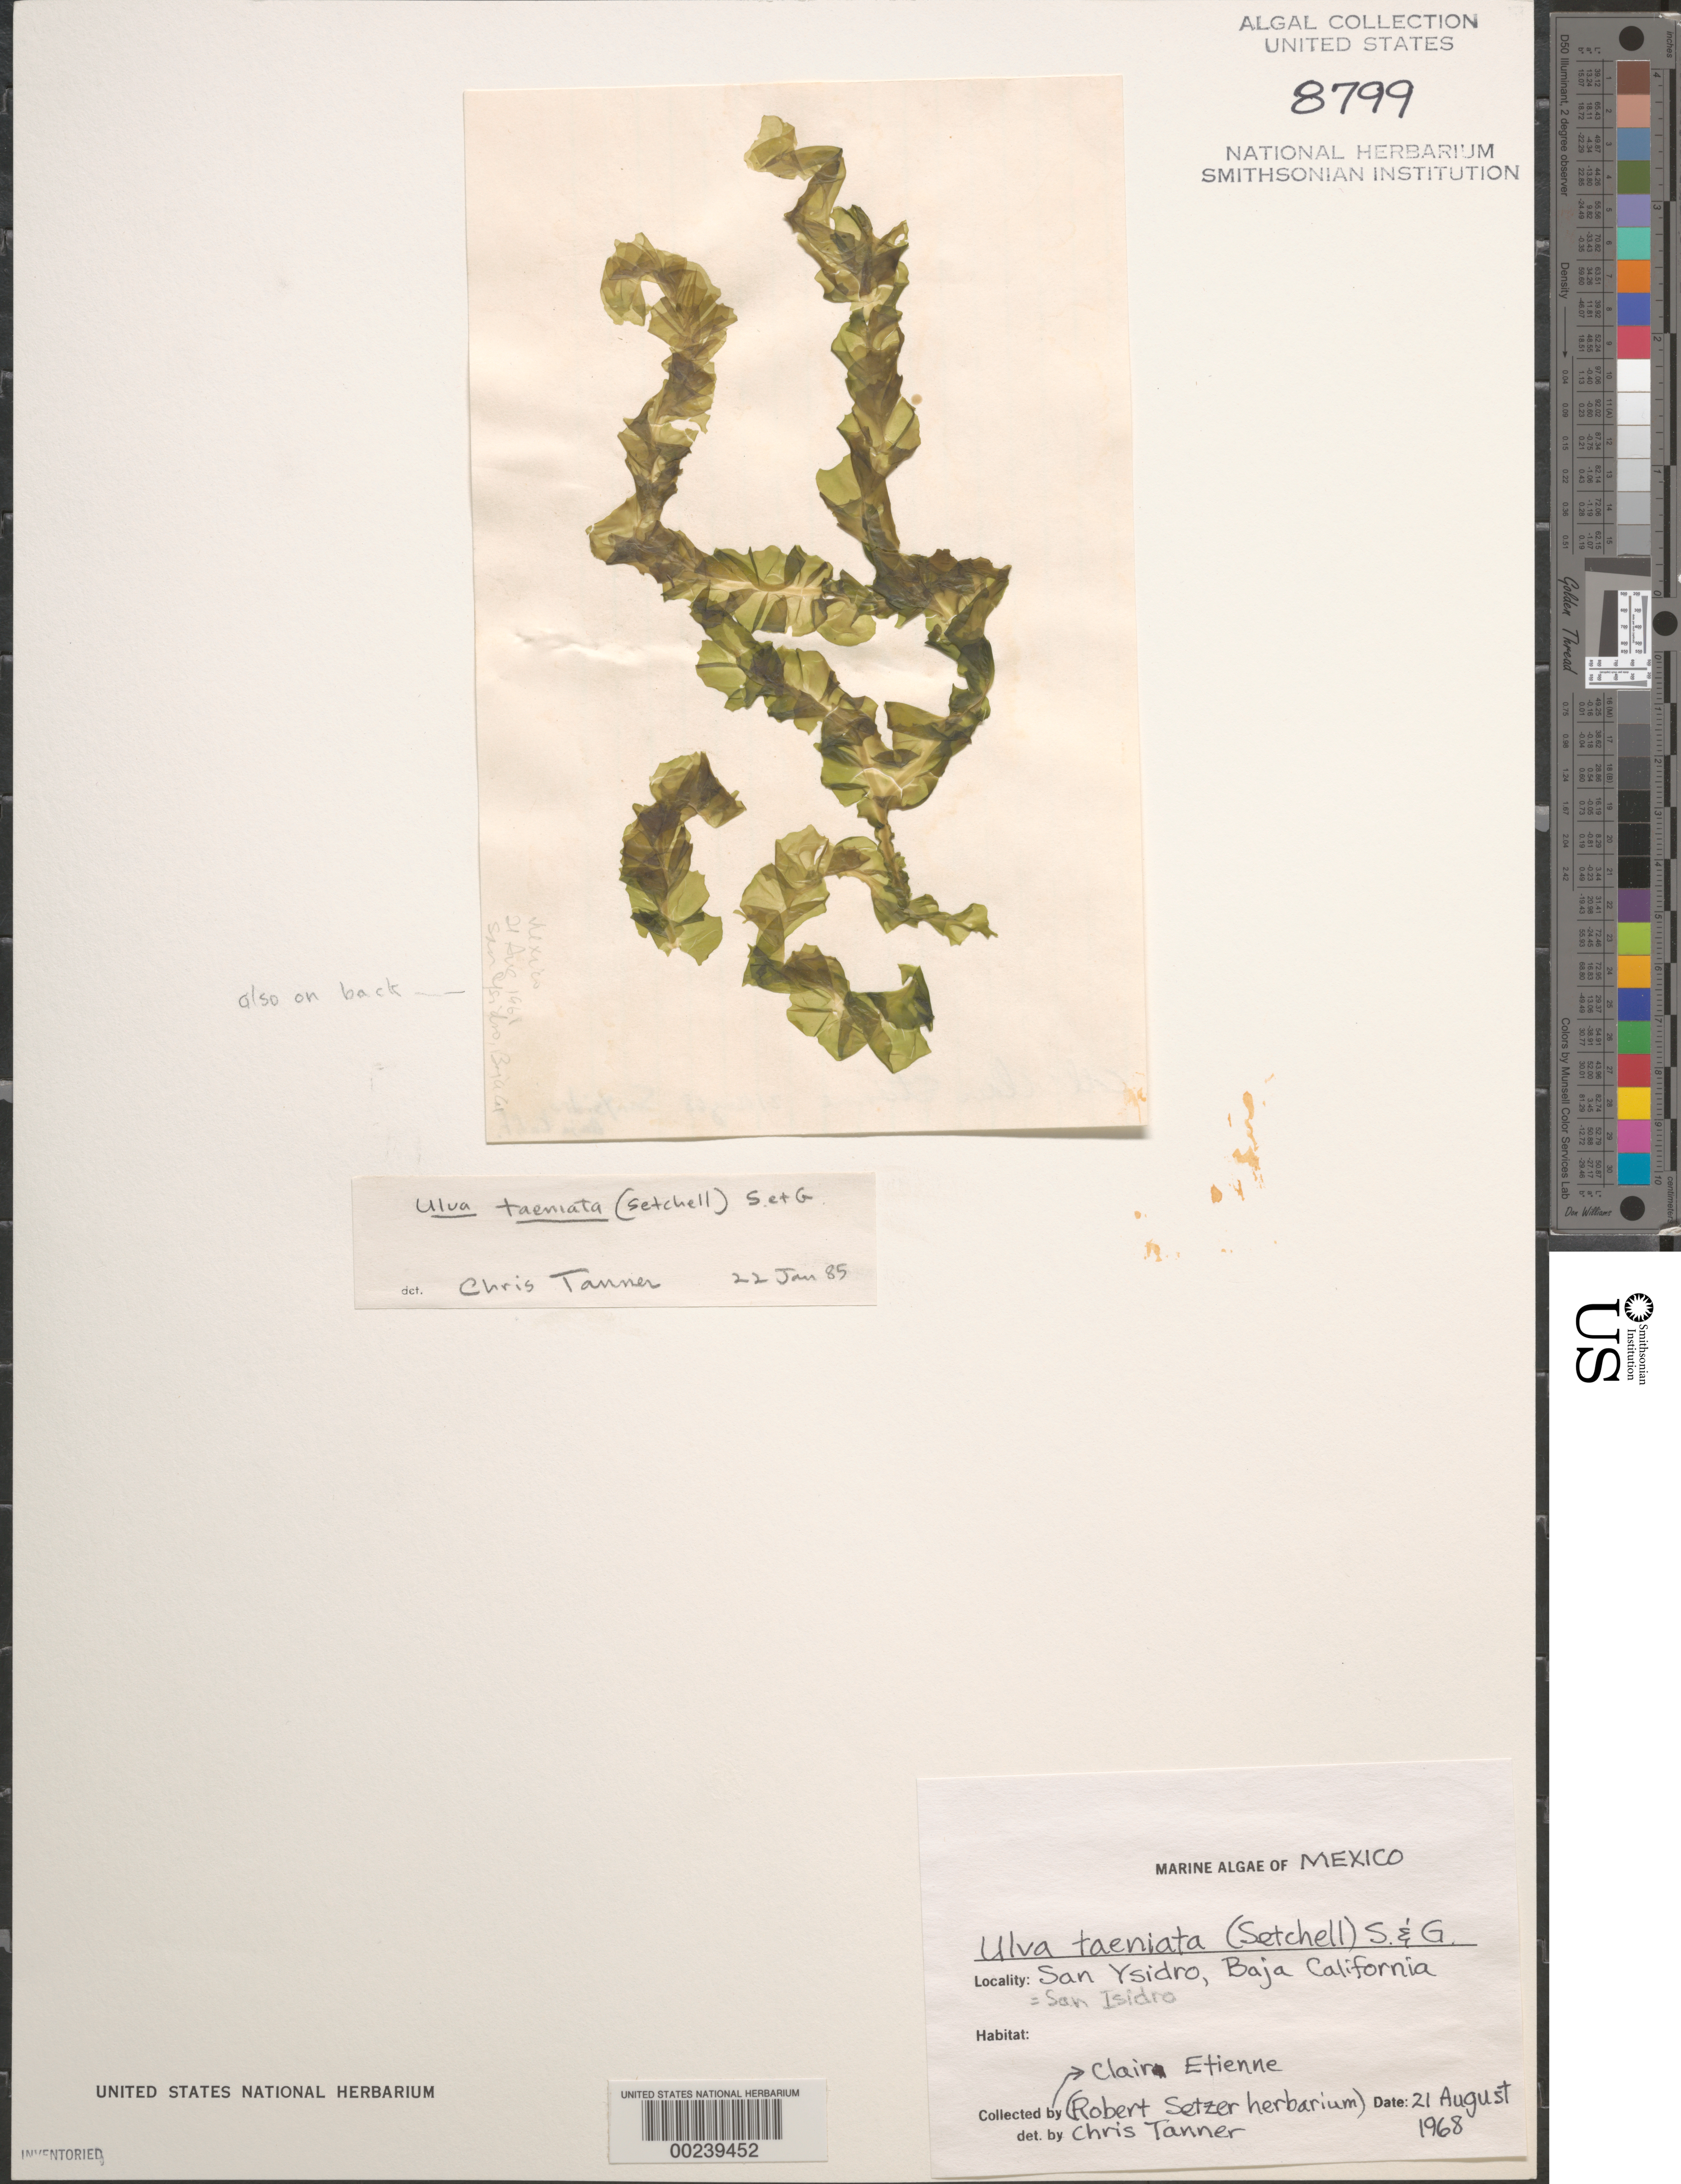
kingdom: Plantae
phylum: Chlorophyta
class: Ulvophyceae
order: Ulvales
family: Ulvaceae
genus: Ulva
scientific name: Ulva taeniata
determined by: Tanner, C. E.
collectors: C. Etienne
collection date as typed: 21 Aug 1968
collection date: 1968-08-21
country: Mexico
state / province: Baja California Norte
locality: San Isidro (San Ysidro)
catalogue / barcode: US 8799